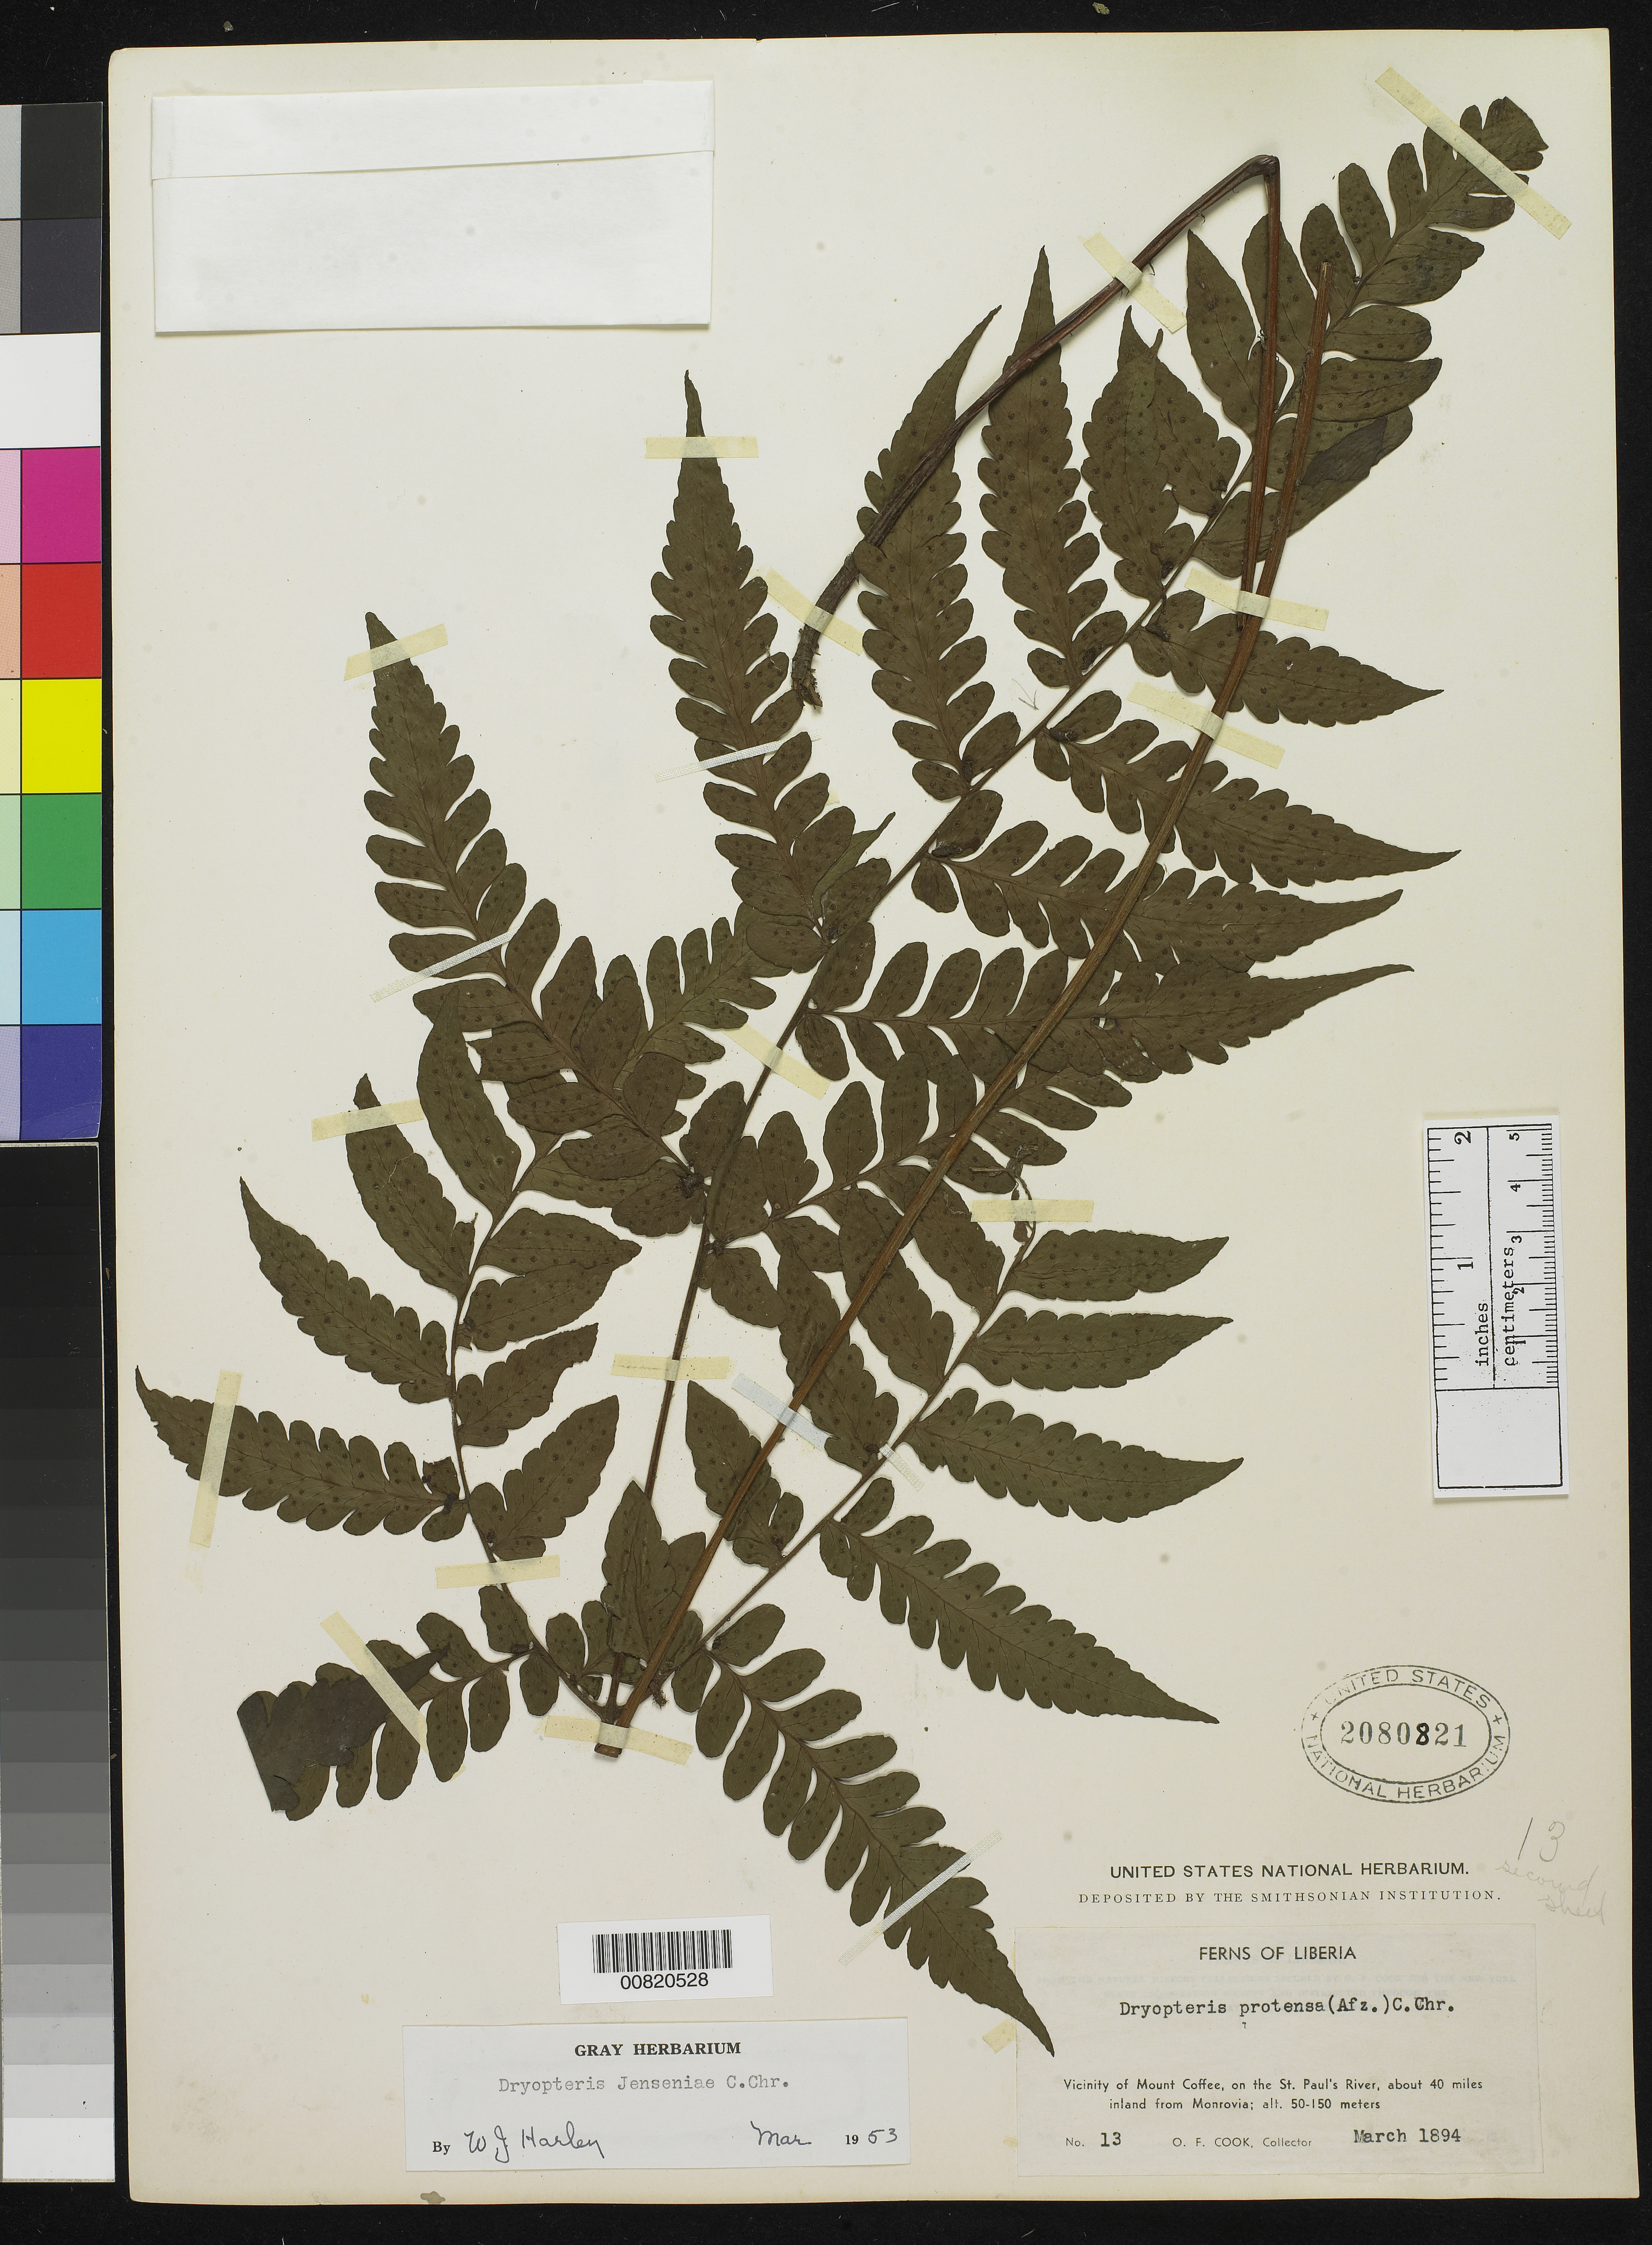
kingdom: Plantae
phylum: Tracheophyta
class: Polypodiopsida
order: Polypodiales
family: Tectariaceae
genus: Triplophyllum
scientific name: Triplophyllum jenseniae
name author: (C. Chr.)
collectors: O. F. Cook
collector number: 13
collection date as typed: Mar 1894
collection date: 1894-03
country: Liberia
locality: Vicinity of Mt. Coffee, on the St. Paul's River, about 40 miles inland from Monrovia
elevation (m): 50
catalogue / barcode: US 2080821